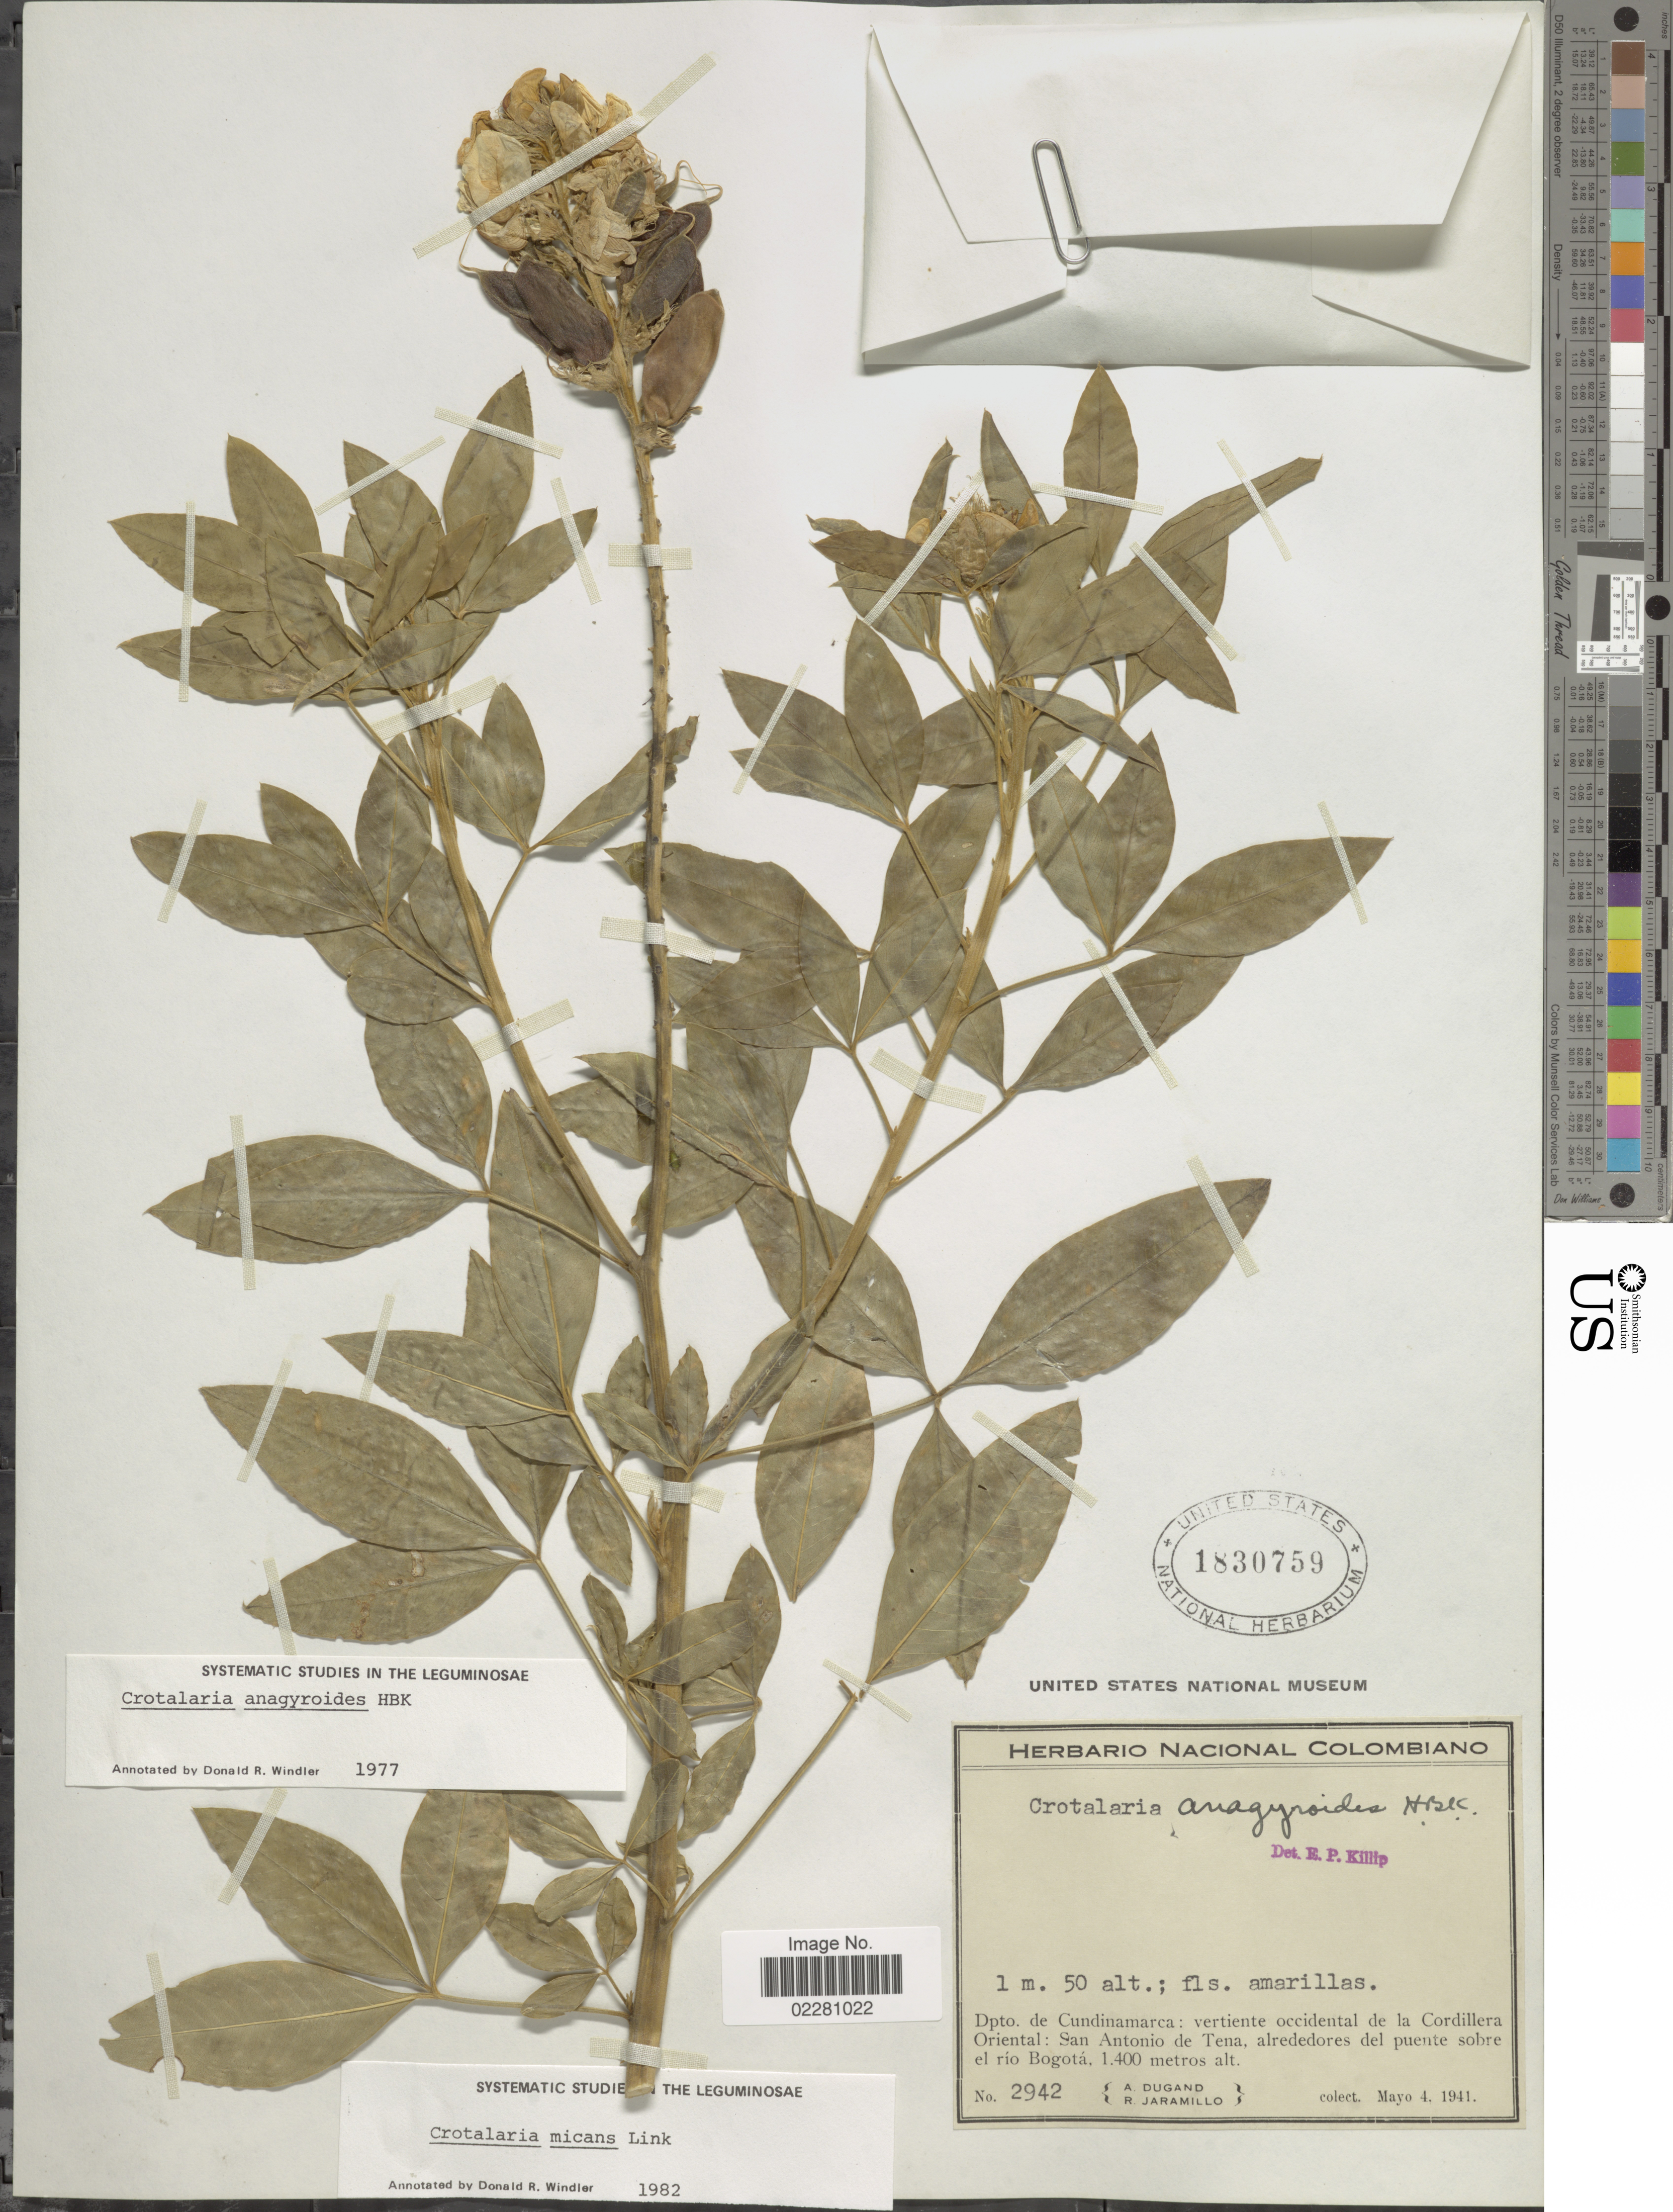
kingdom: Plantae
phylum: Tracheophyta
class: Magnoliopsida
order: Fabales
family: Fabaceae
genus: Crotalaria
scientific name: Crotalaria micans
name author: Link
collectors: A. Dugand & R. Jaramillo M.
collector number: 2942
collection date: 1941-05-04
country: Colombia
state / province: Cundinamarca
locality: Vertiente occidental de la Cordillera Oriental, San Antonio de Tena, alrededores del puente sobre el rio Bogota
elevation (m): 1400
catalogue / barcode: US 1830759